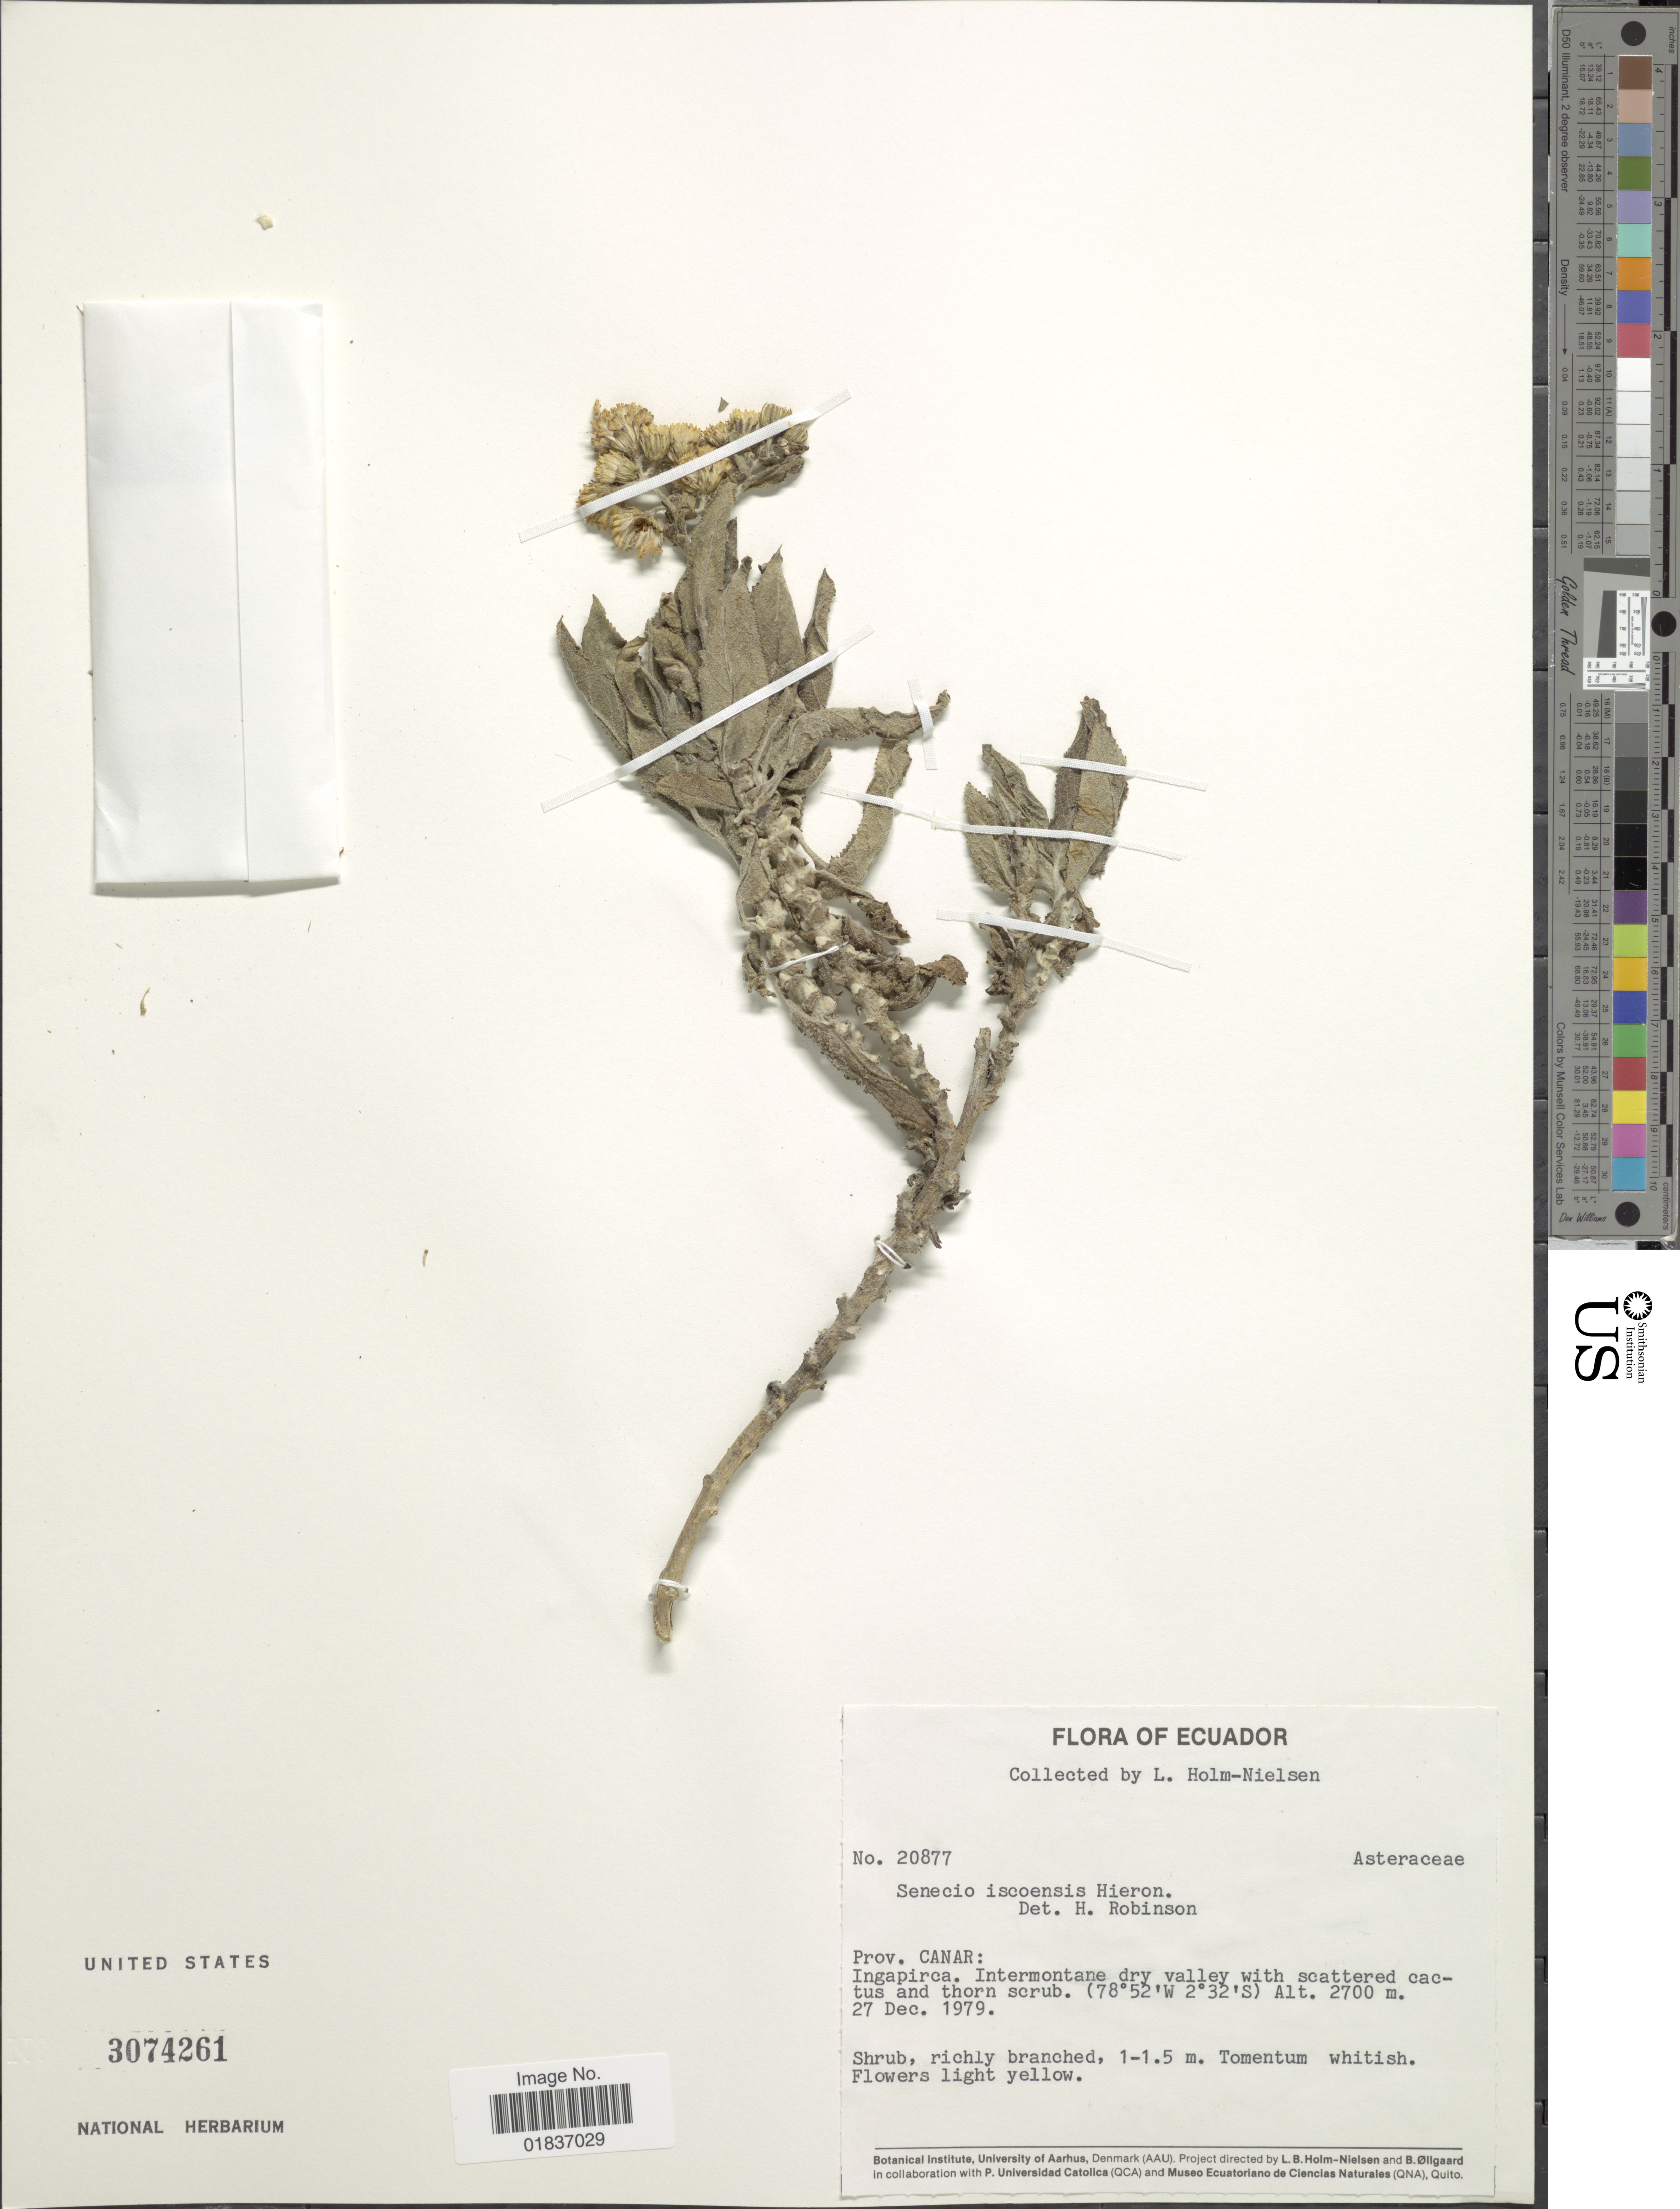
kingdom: Plantae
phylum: Tracheophyta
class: Magnoliopsida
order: Asterales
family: Asteraceae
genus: Senecio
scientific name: Senecio senecioides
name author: (Kunth) Kuntze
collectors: L. B. Holm-Nielsen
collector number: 20877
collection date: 1979-12-27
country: Ecuador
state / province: Cañar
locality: Prov. Canar: Ingapirca.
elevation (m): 2700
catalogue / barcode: US 3074261